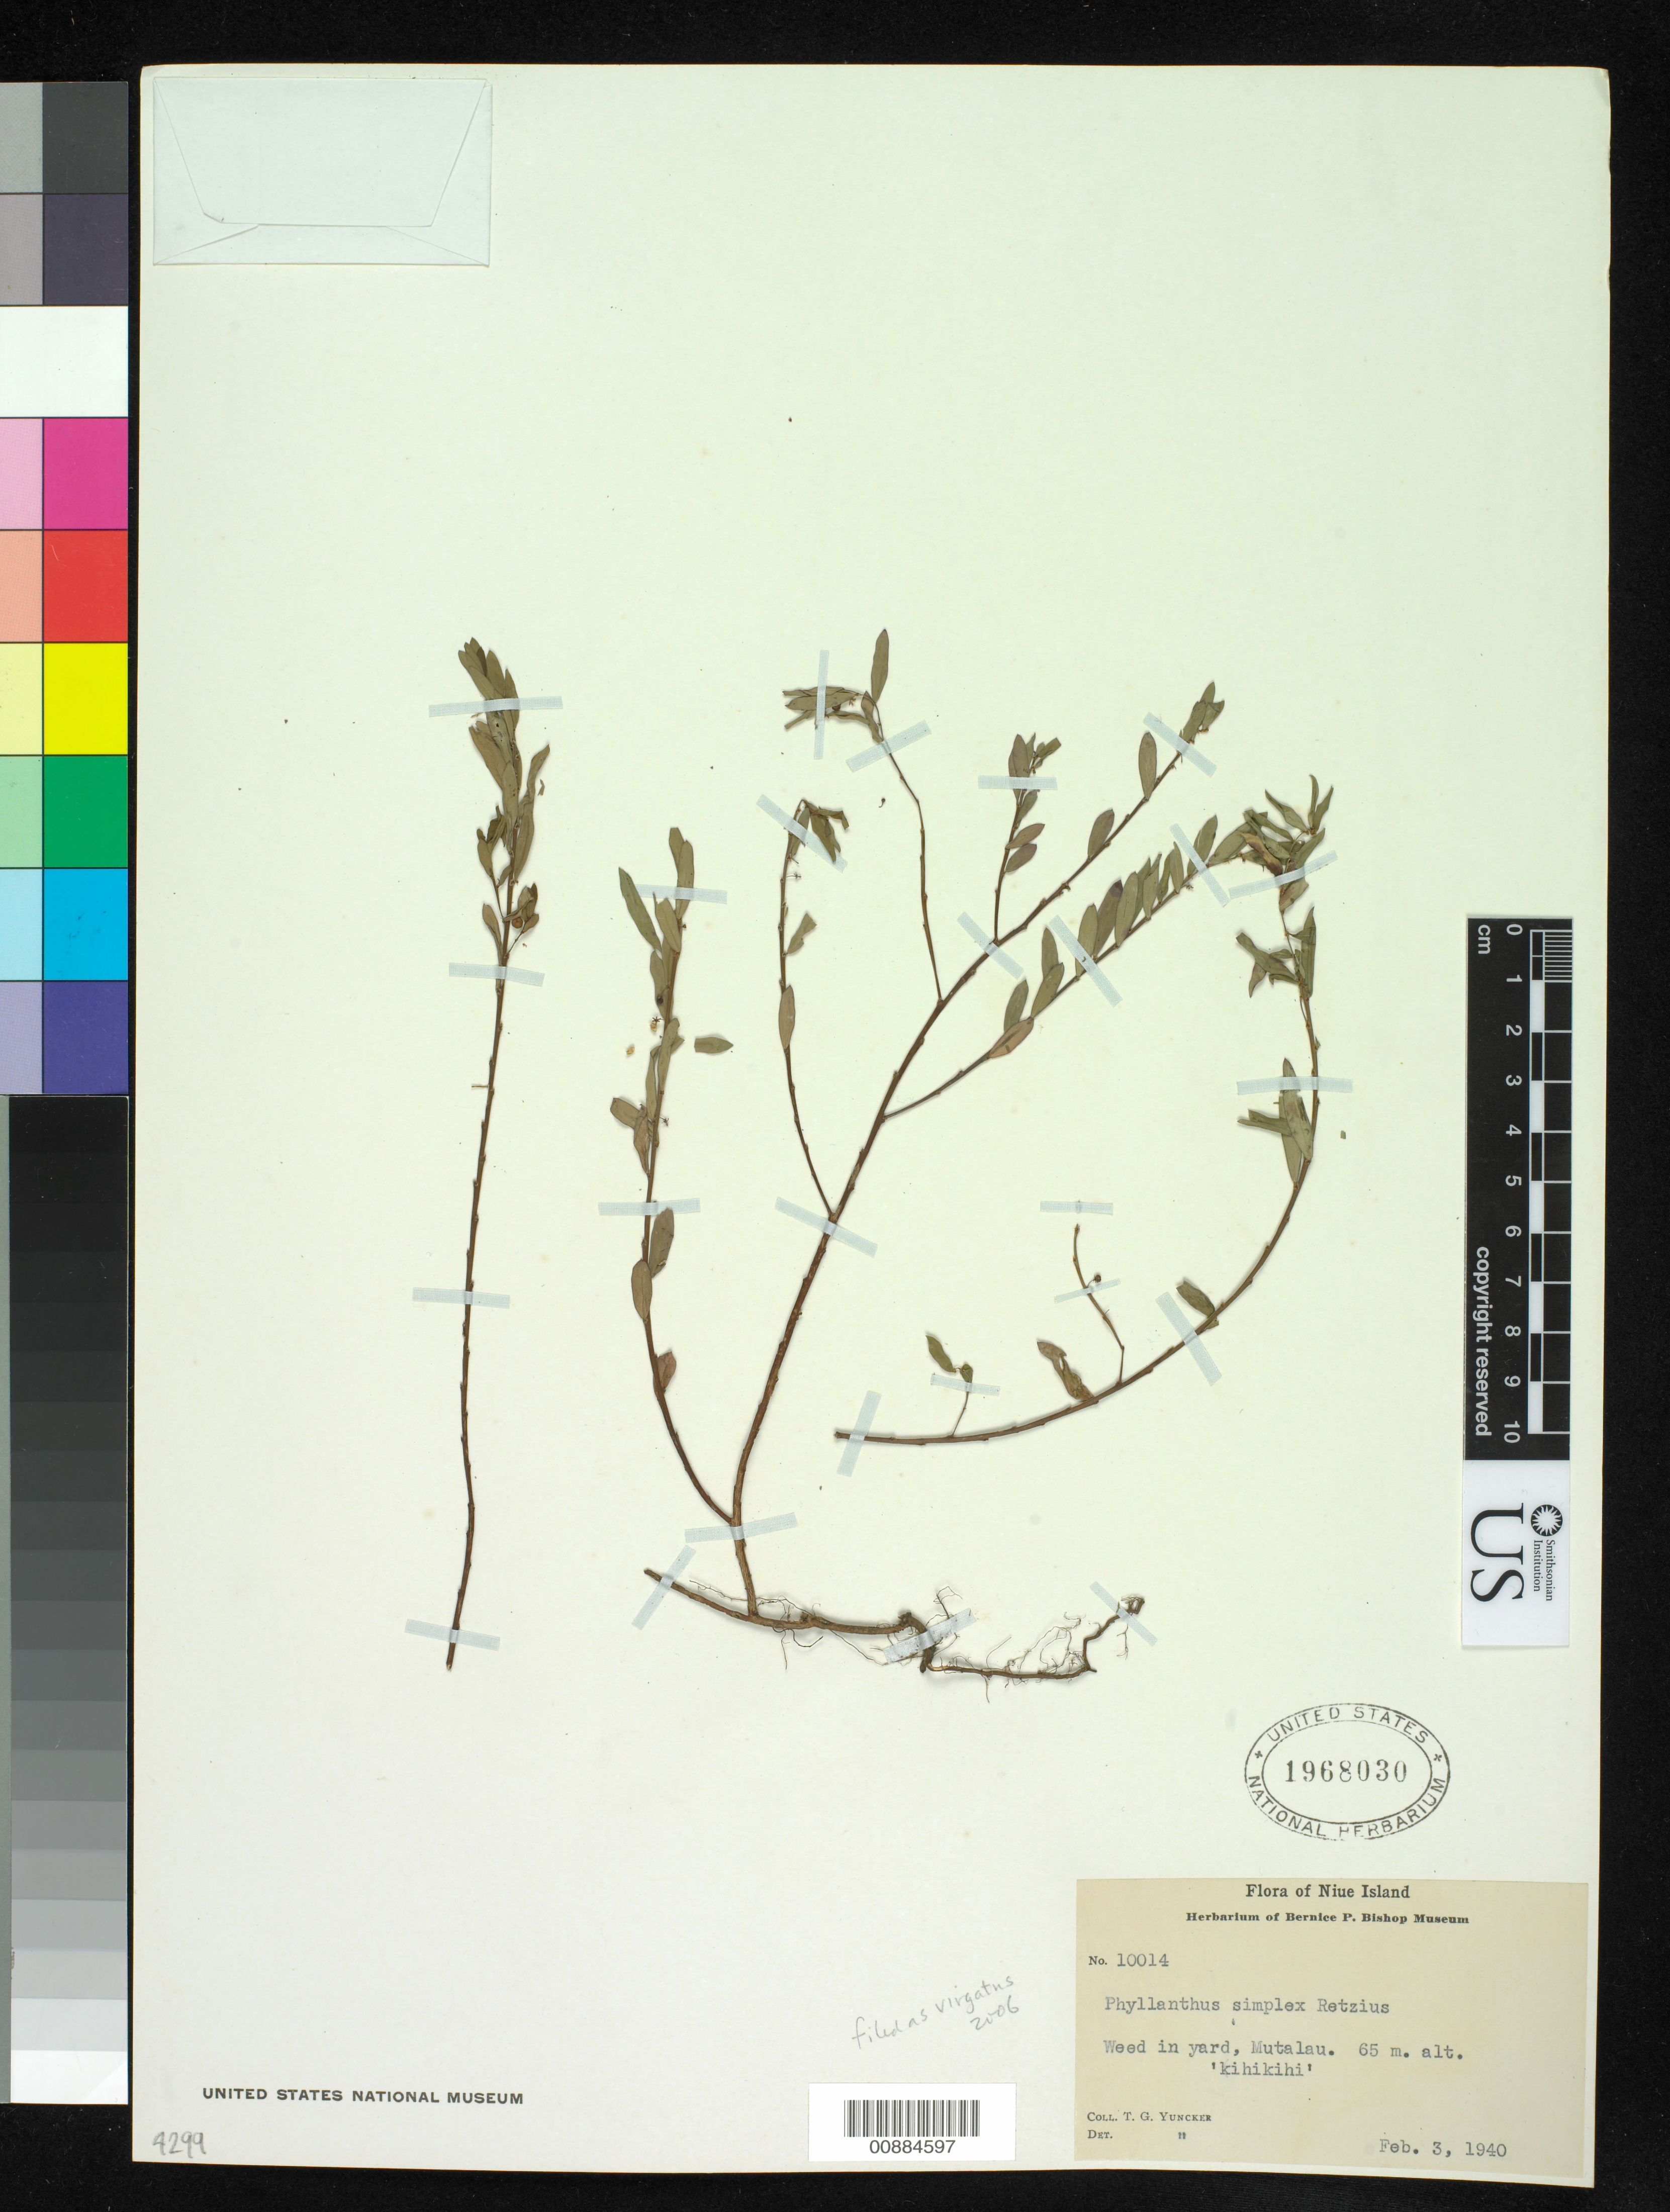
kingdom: Plantae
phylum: Tracheophyta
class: Magnoliopsida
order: Malpighiales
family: Phyllanthaceae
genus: Phyllanthus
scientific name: Phyllanthus simplex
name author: Retz.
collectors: T. G. Yuncker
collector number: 10014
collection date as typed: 03 Feb 1940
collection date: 1940-02-03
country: Niue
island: Niue I.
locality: Niue Island, Mutalau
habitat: in yard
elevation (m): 65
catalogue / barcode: US 1968030